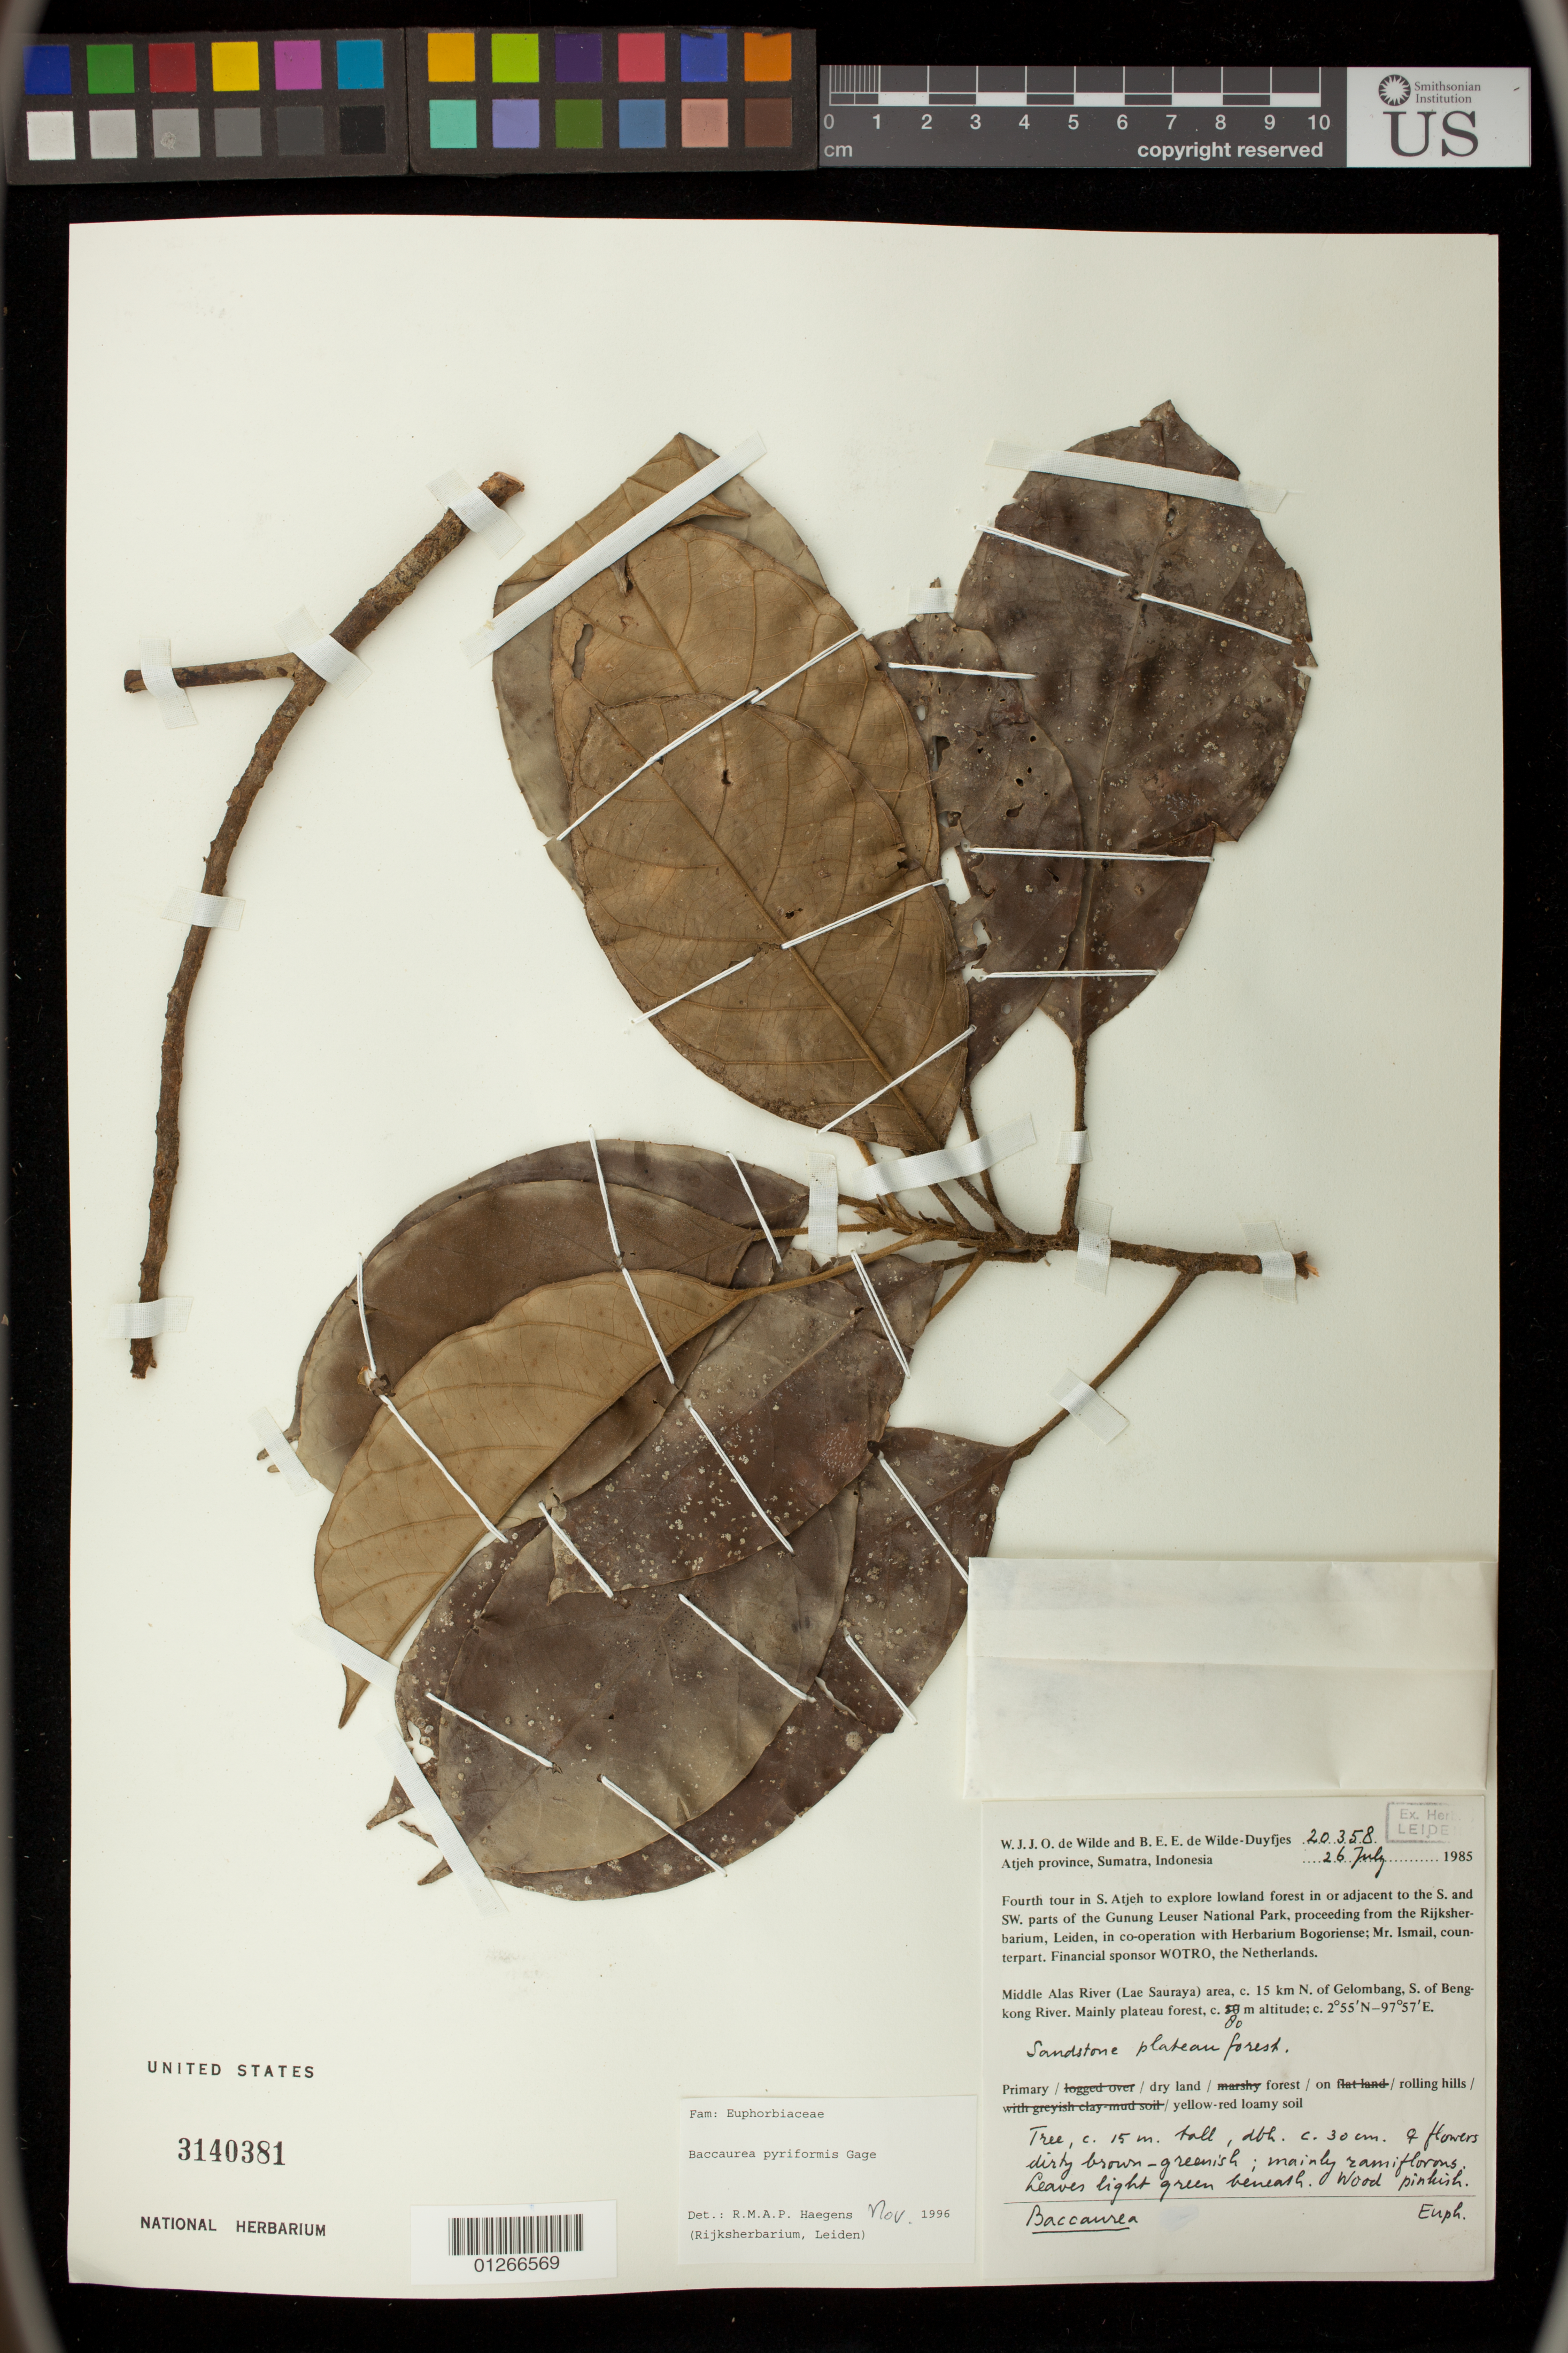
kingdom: Plantae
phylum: Tracheophyta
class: Magnoliopsida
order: Malpighiales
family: Phyllanthaceae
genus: Baccaurea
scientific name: Baccaurea pyriformis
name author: Gage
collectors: W. J. de Wilde & B. E. de Wilde-Duyfjes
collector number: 20358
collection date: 1985-07-26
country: Indonesia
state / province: Sumatra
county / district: Aceh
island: Sumatra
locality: S. Atjeh province. S. and SW. Gunung Leuser National Park. Middle Alas River (Lae Sauraya) area, c.15 km N. of Gelombang, S. of Bengkong River.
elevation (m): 80